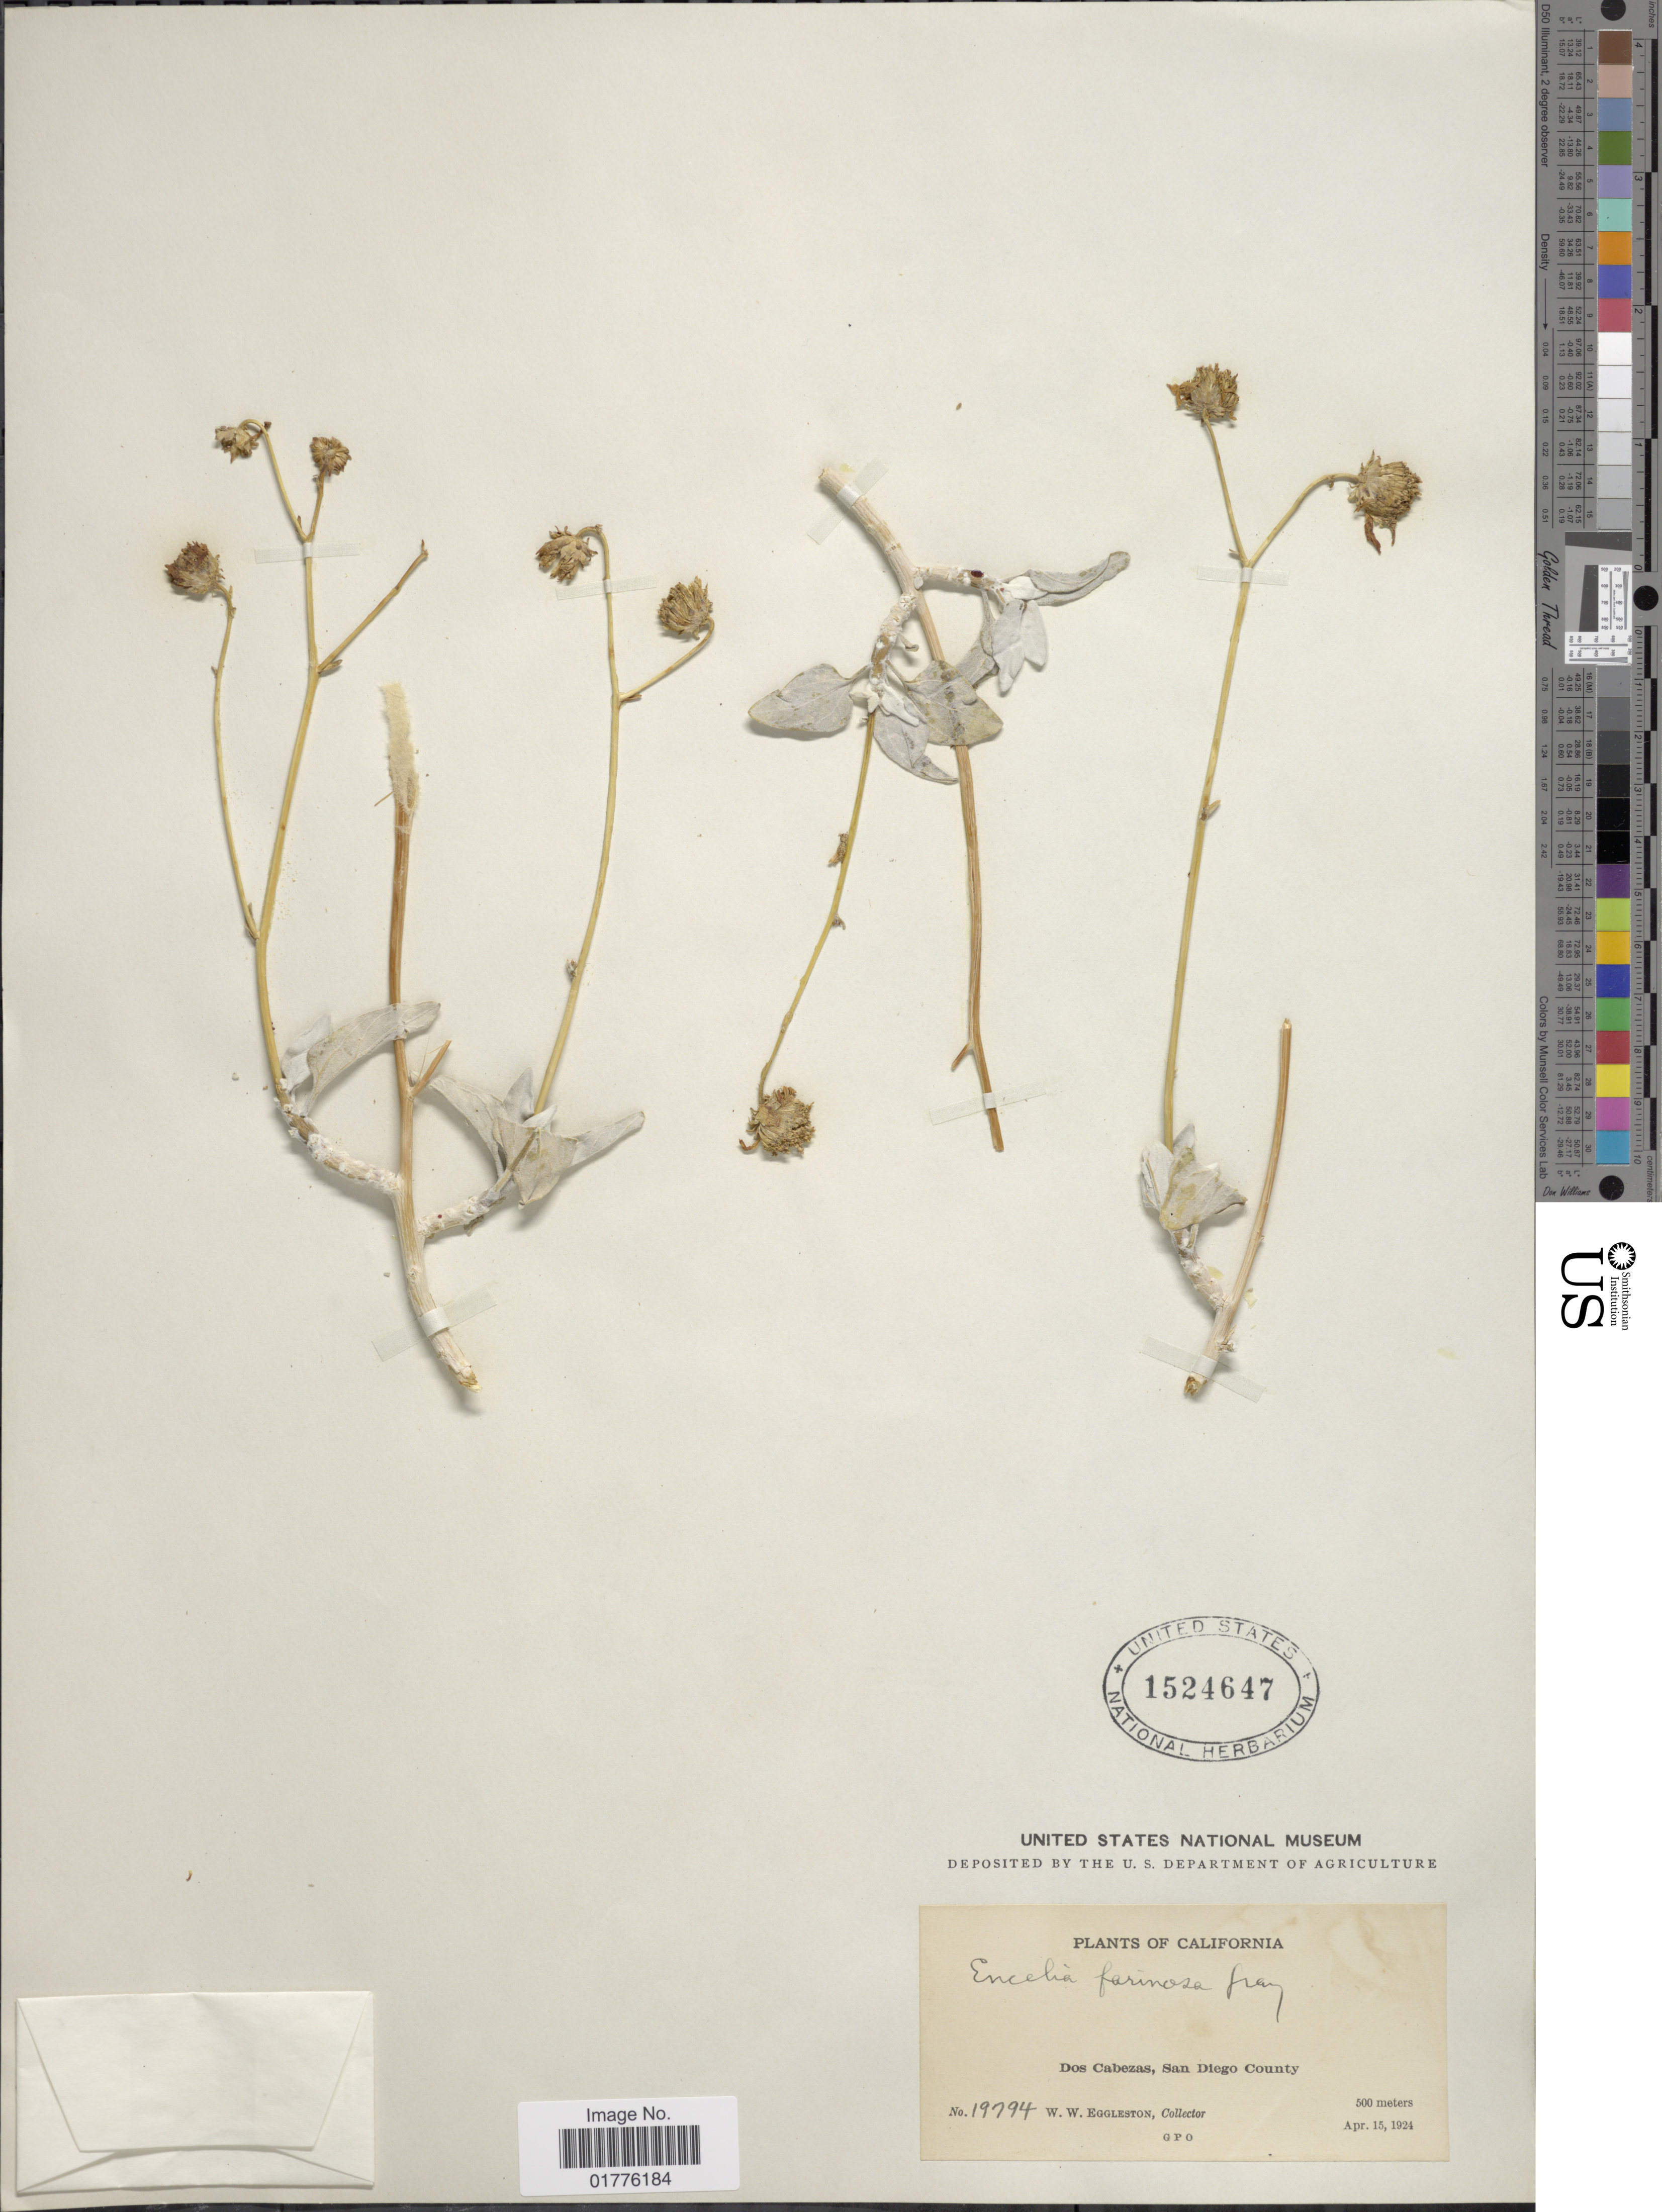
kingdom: Plantae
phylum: Tracheophyta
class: Magnoliopsida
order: Asterales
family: Asteraceae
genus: Encelia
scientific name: Encelia farinosa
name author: A. Gray ex Torr. in Emory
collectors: W. W. Eggleston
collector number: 19794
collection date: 1924-04-15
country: United States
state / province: California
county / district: San Diego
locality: California. Dos Cabezas, San Diego County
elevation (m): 500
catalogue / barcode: US 1524647